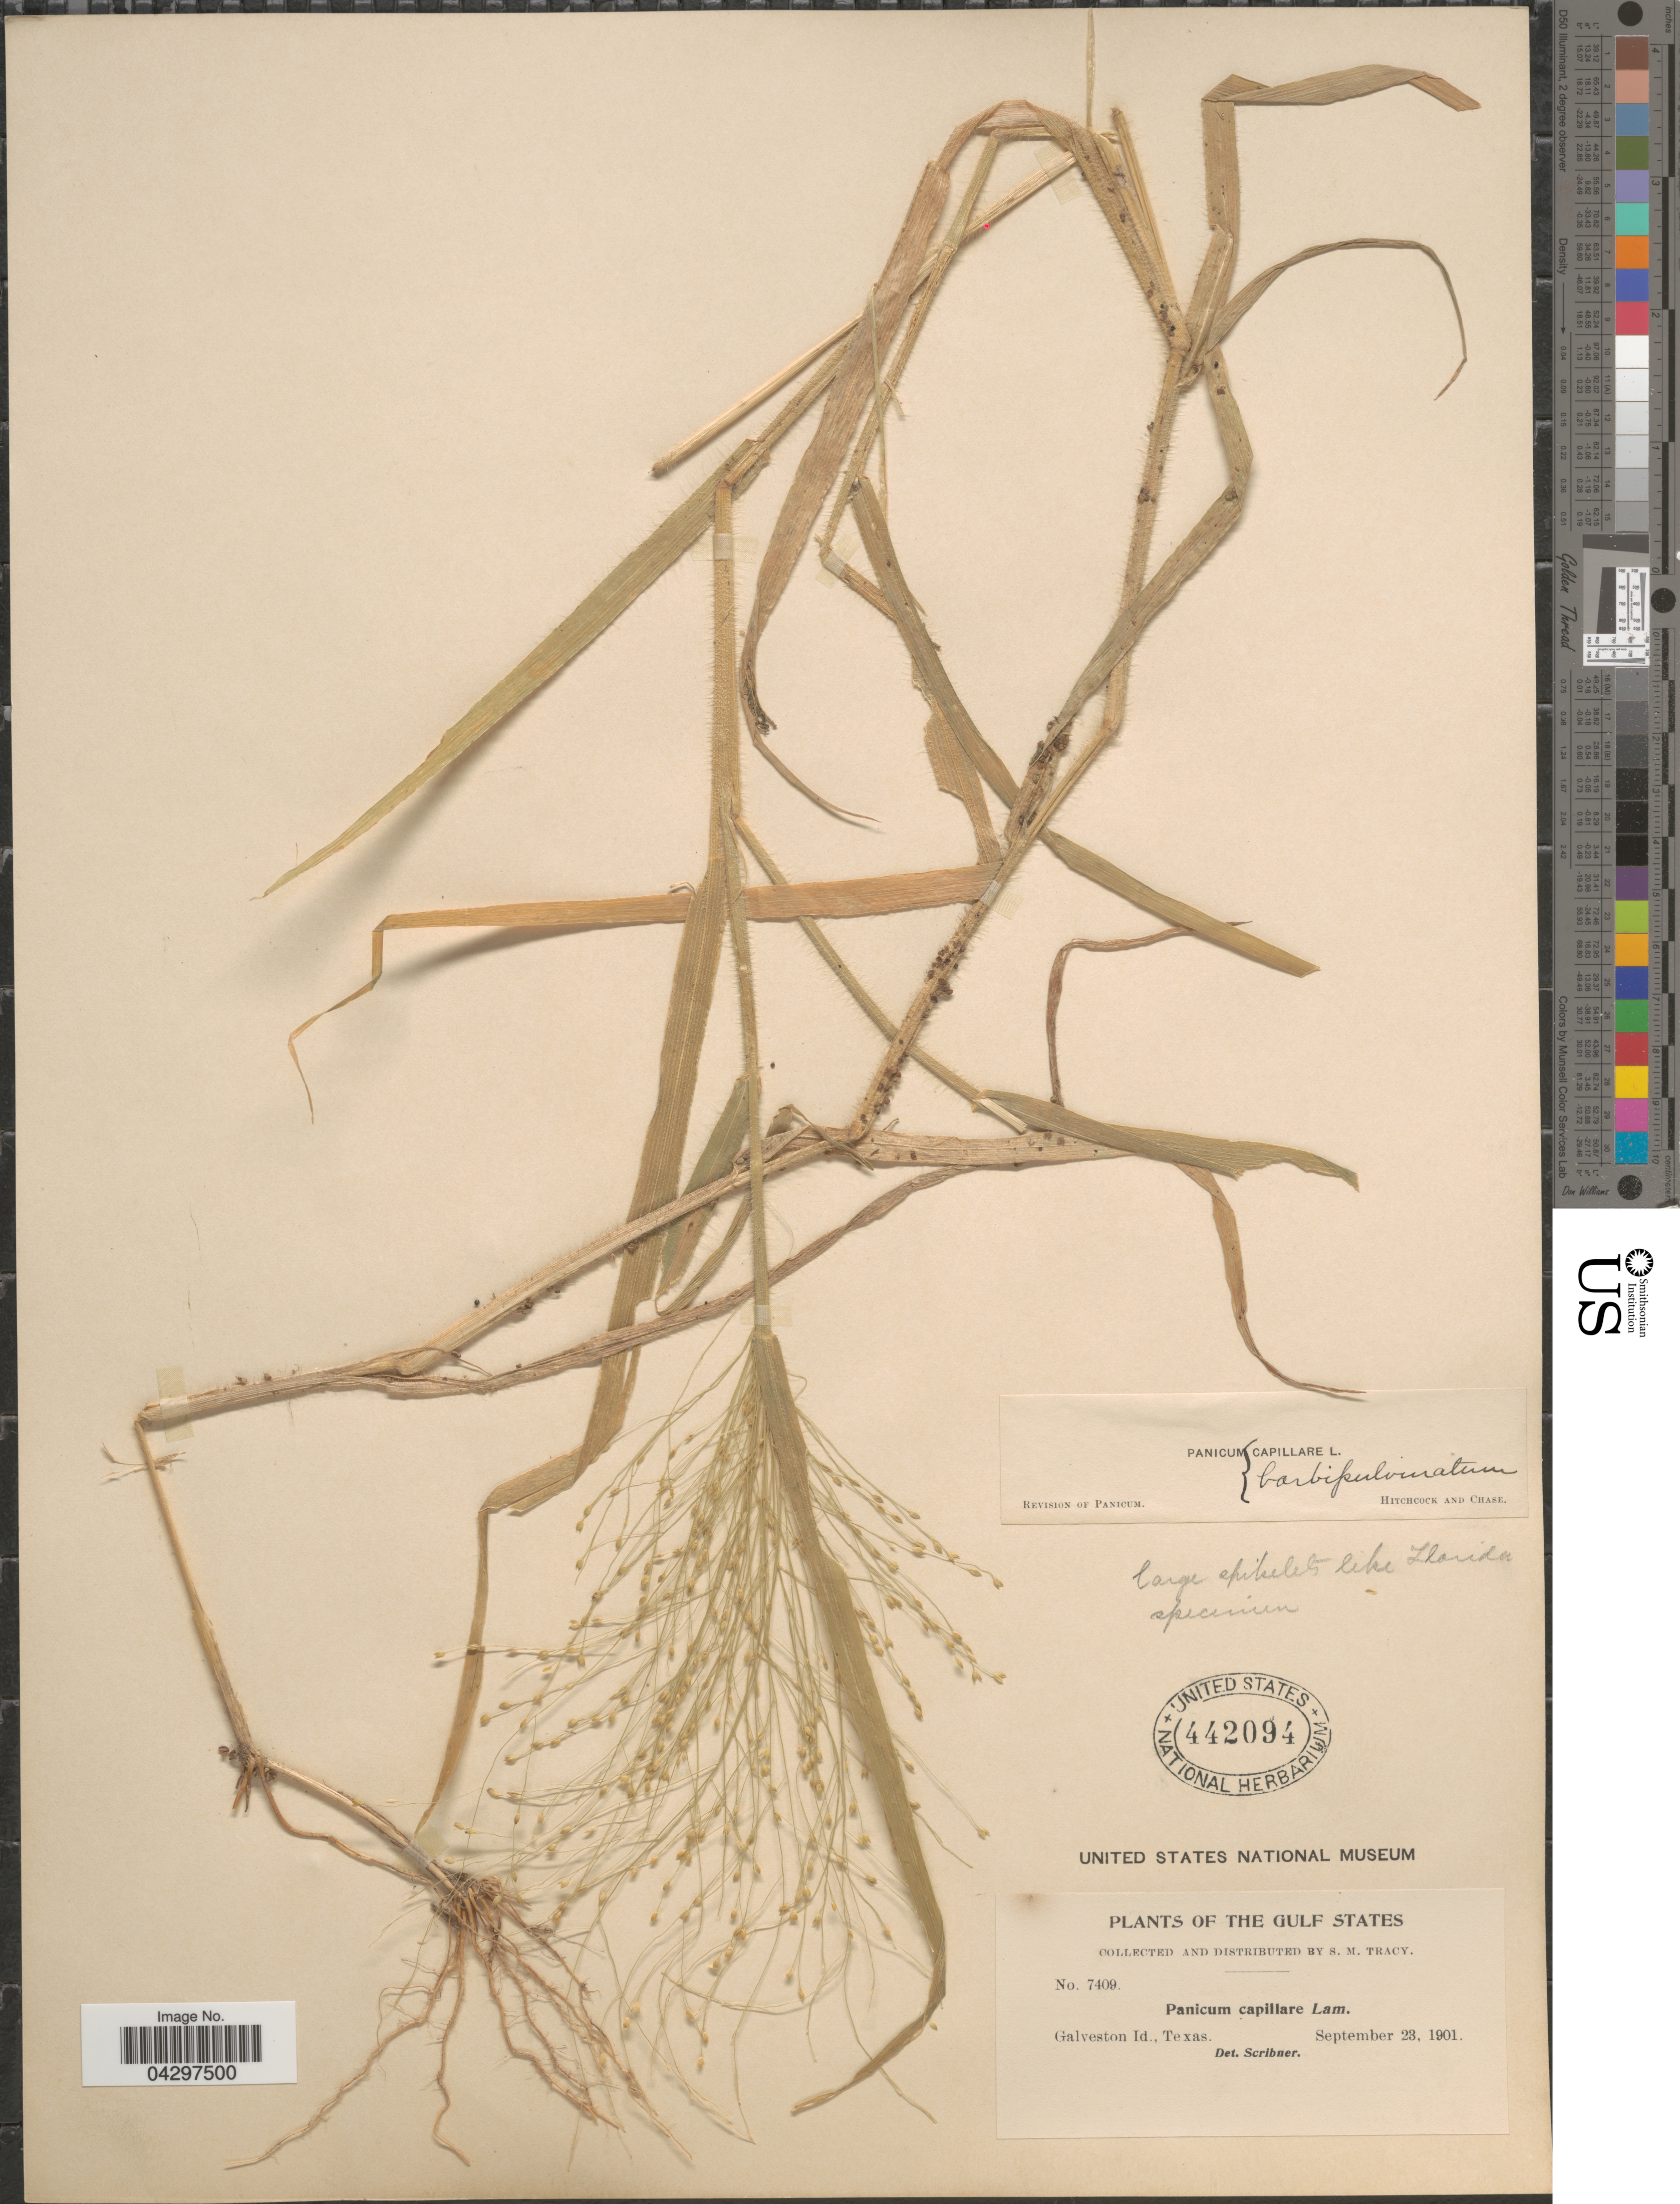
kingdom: Plantae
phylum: Tracheophyta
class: Liliopsida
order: Poales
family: Poaceae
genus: Panicum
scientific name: Panicum capillare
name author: L.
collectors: S. M. Tracy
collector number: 7409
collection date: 1901-09-23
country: United States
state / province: Texas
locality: The Gulf States. Galveston Id.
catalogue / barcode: US 442094